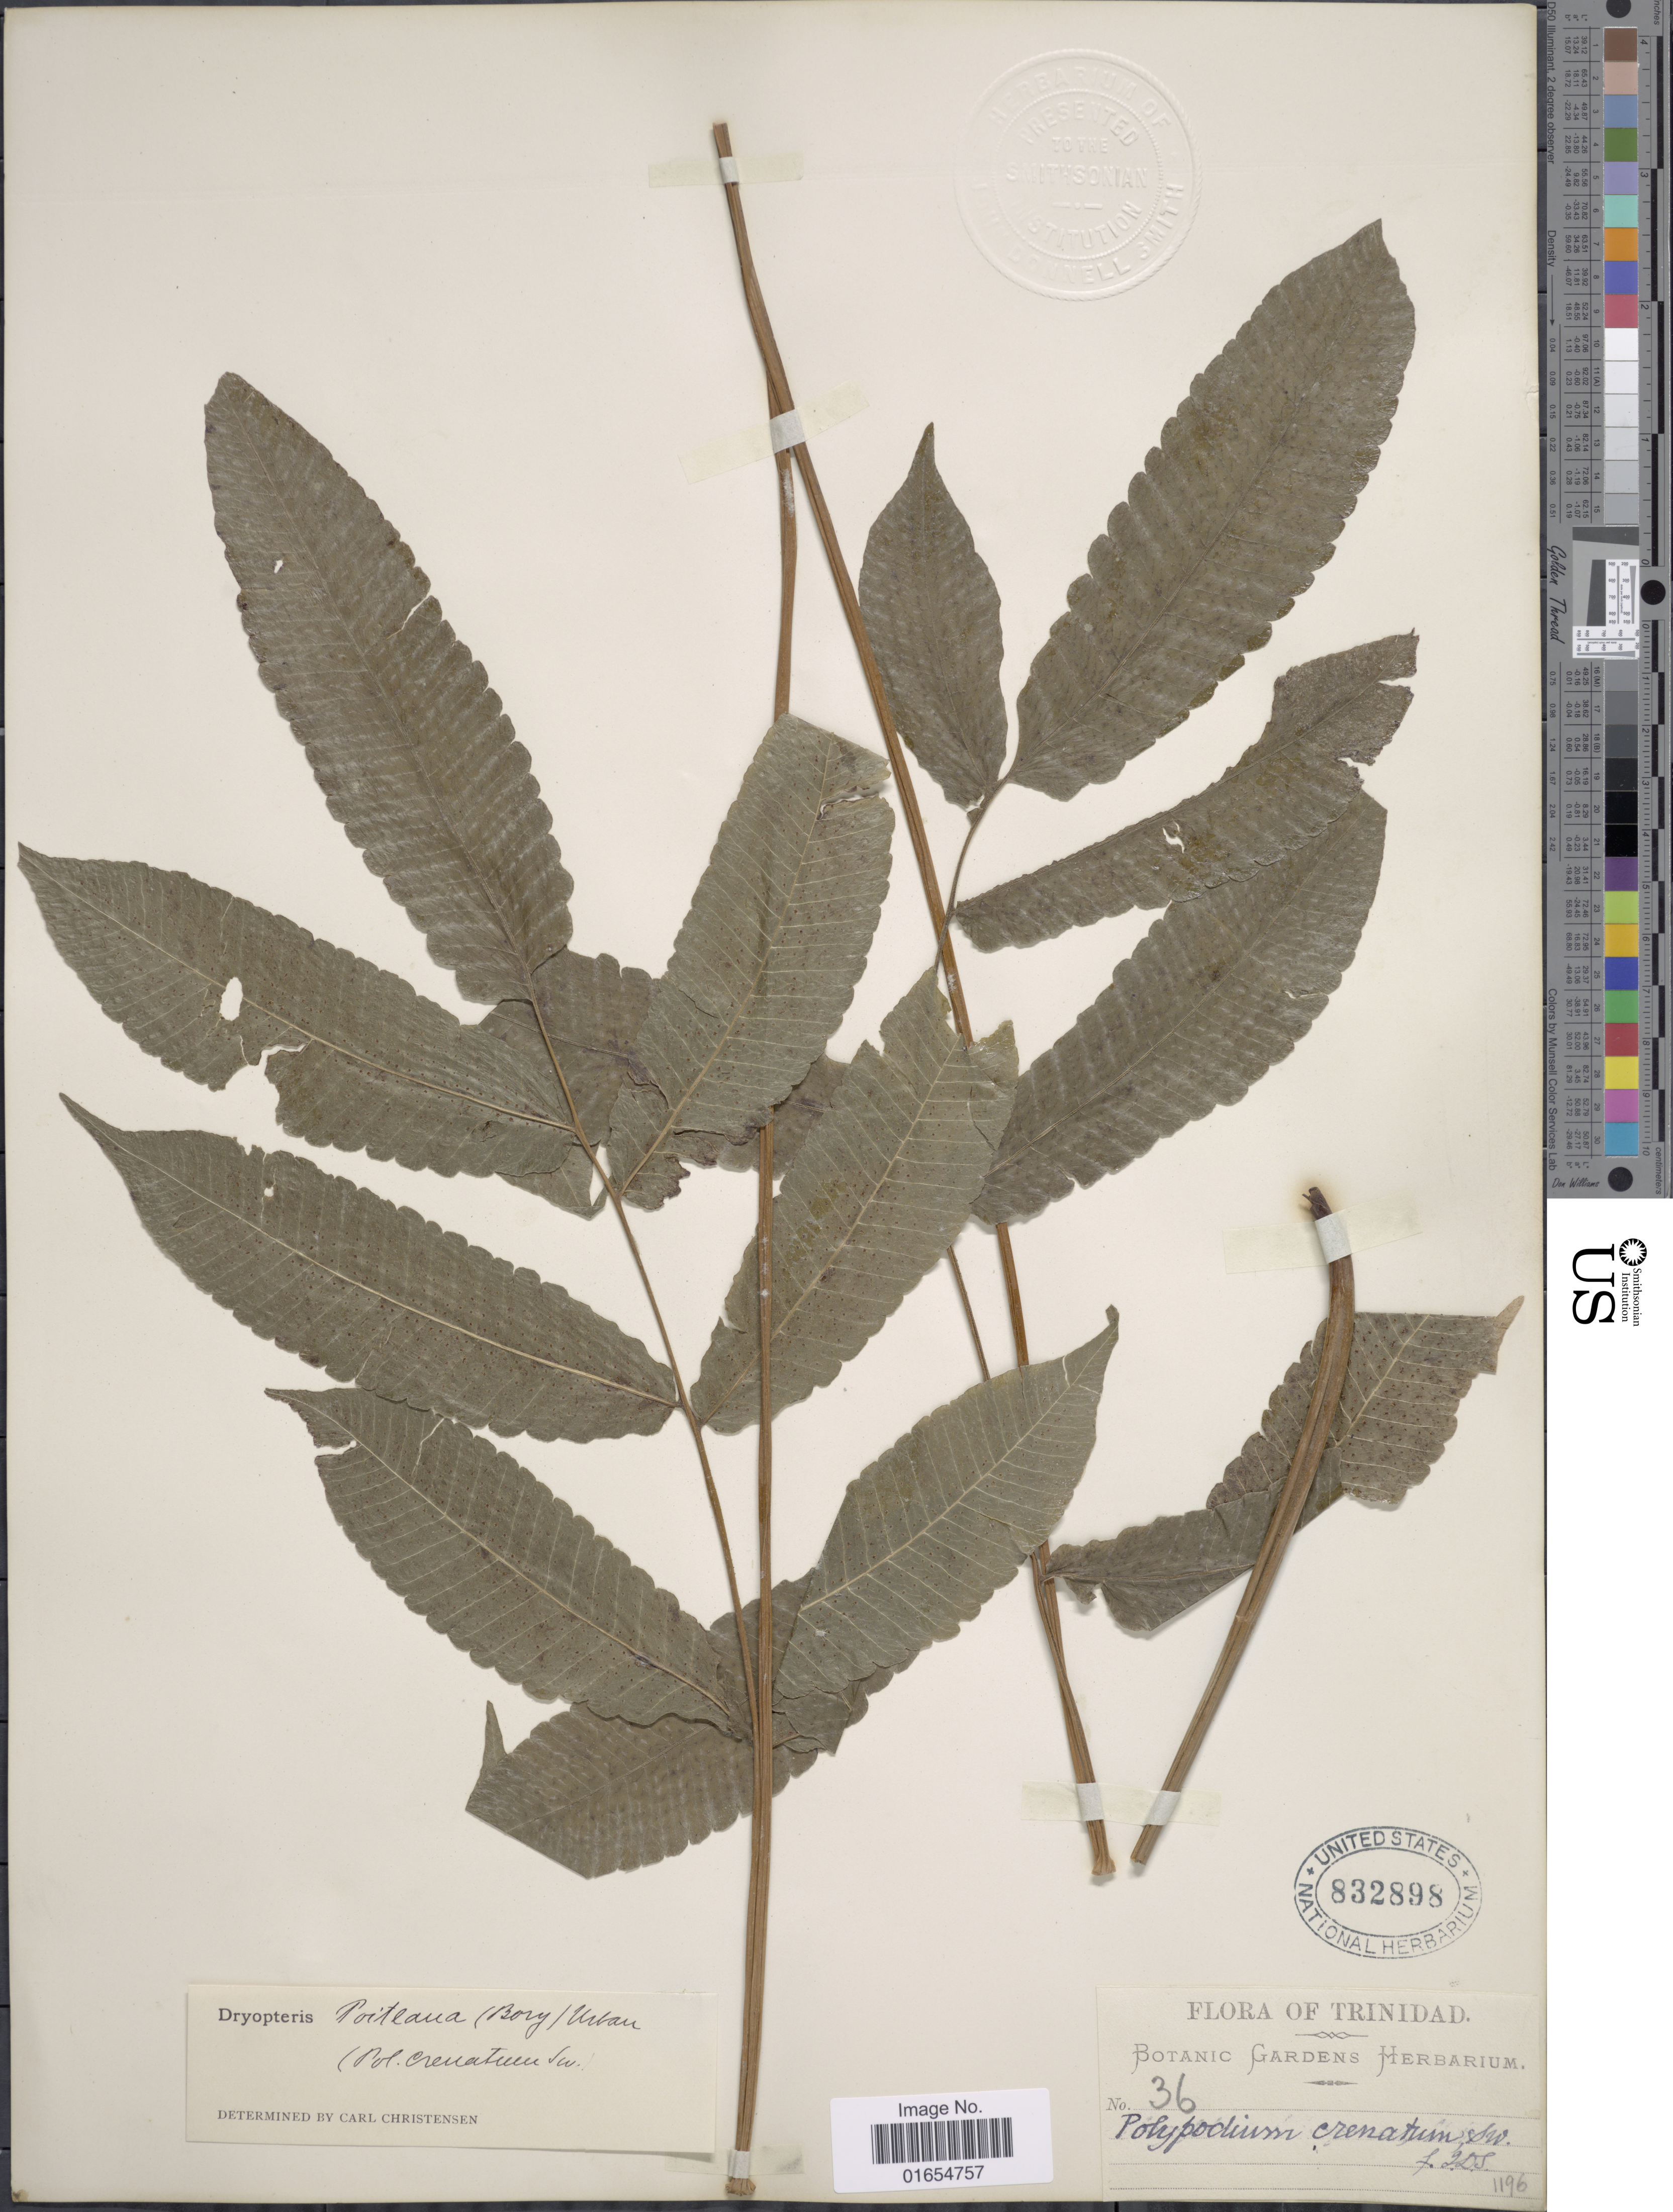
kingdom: Plantae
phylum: Tracheophyta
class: Polypodiopsida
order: Polypodiales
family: Thelypteridaceae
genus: Goniopteris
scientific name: Goniopteris poiteana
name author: (Bory) Ching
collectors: Botanic Gardens Herbarium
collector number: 36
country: Trinidad and Tobago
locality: Trinidad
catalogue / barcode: US 832898